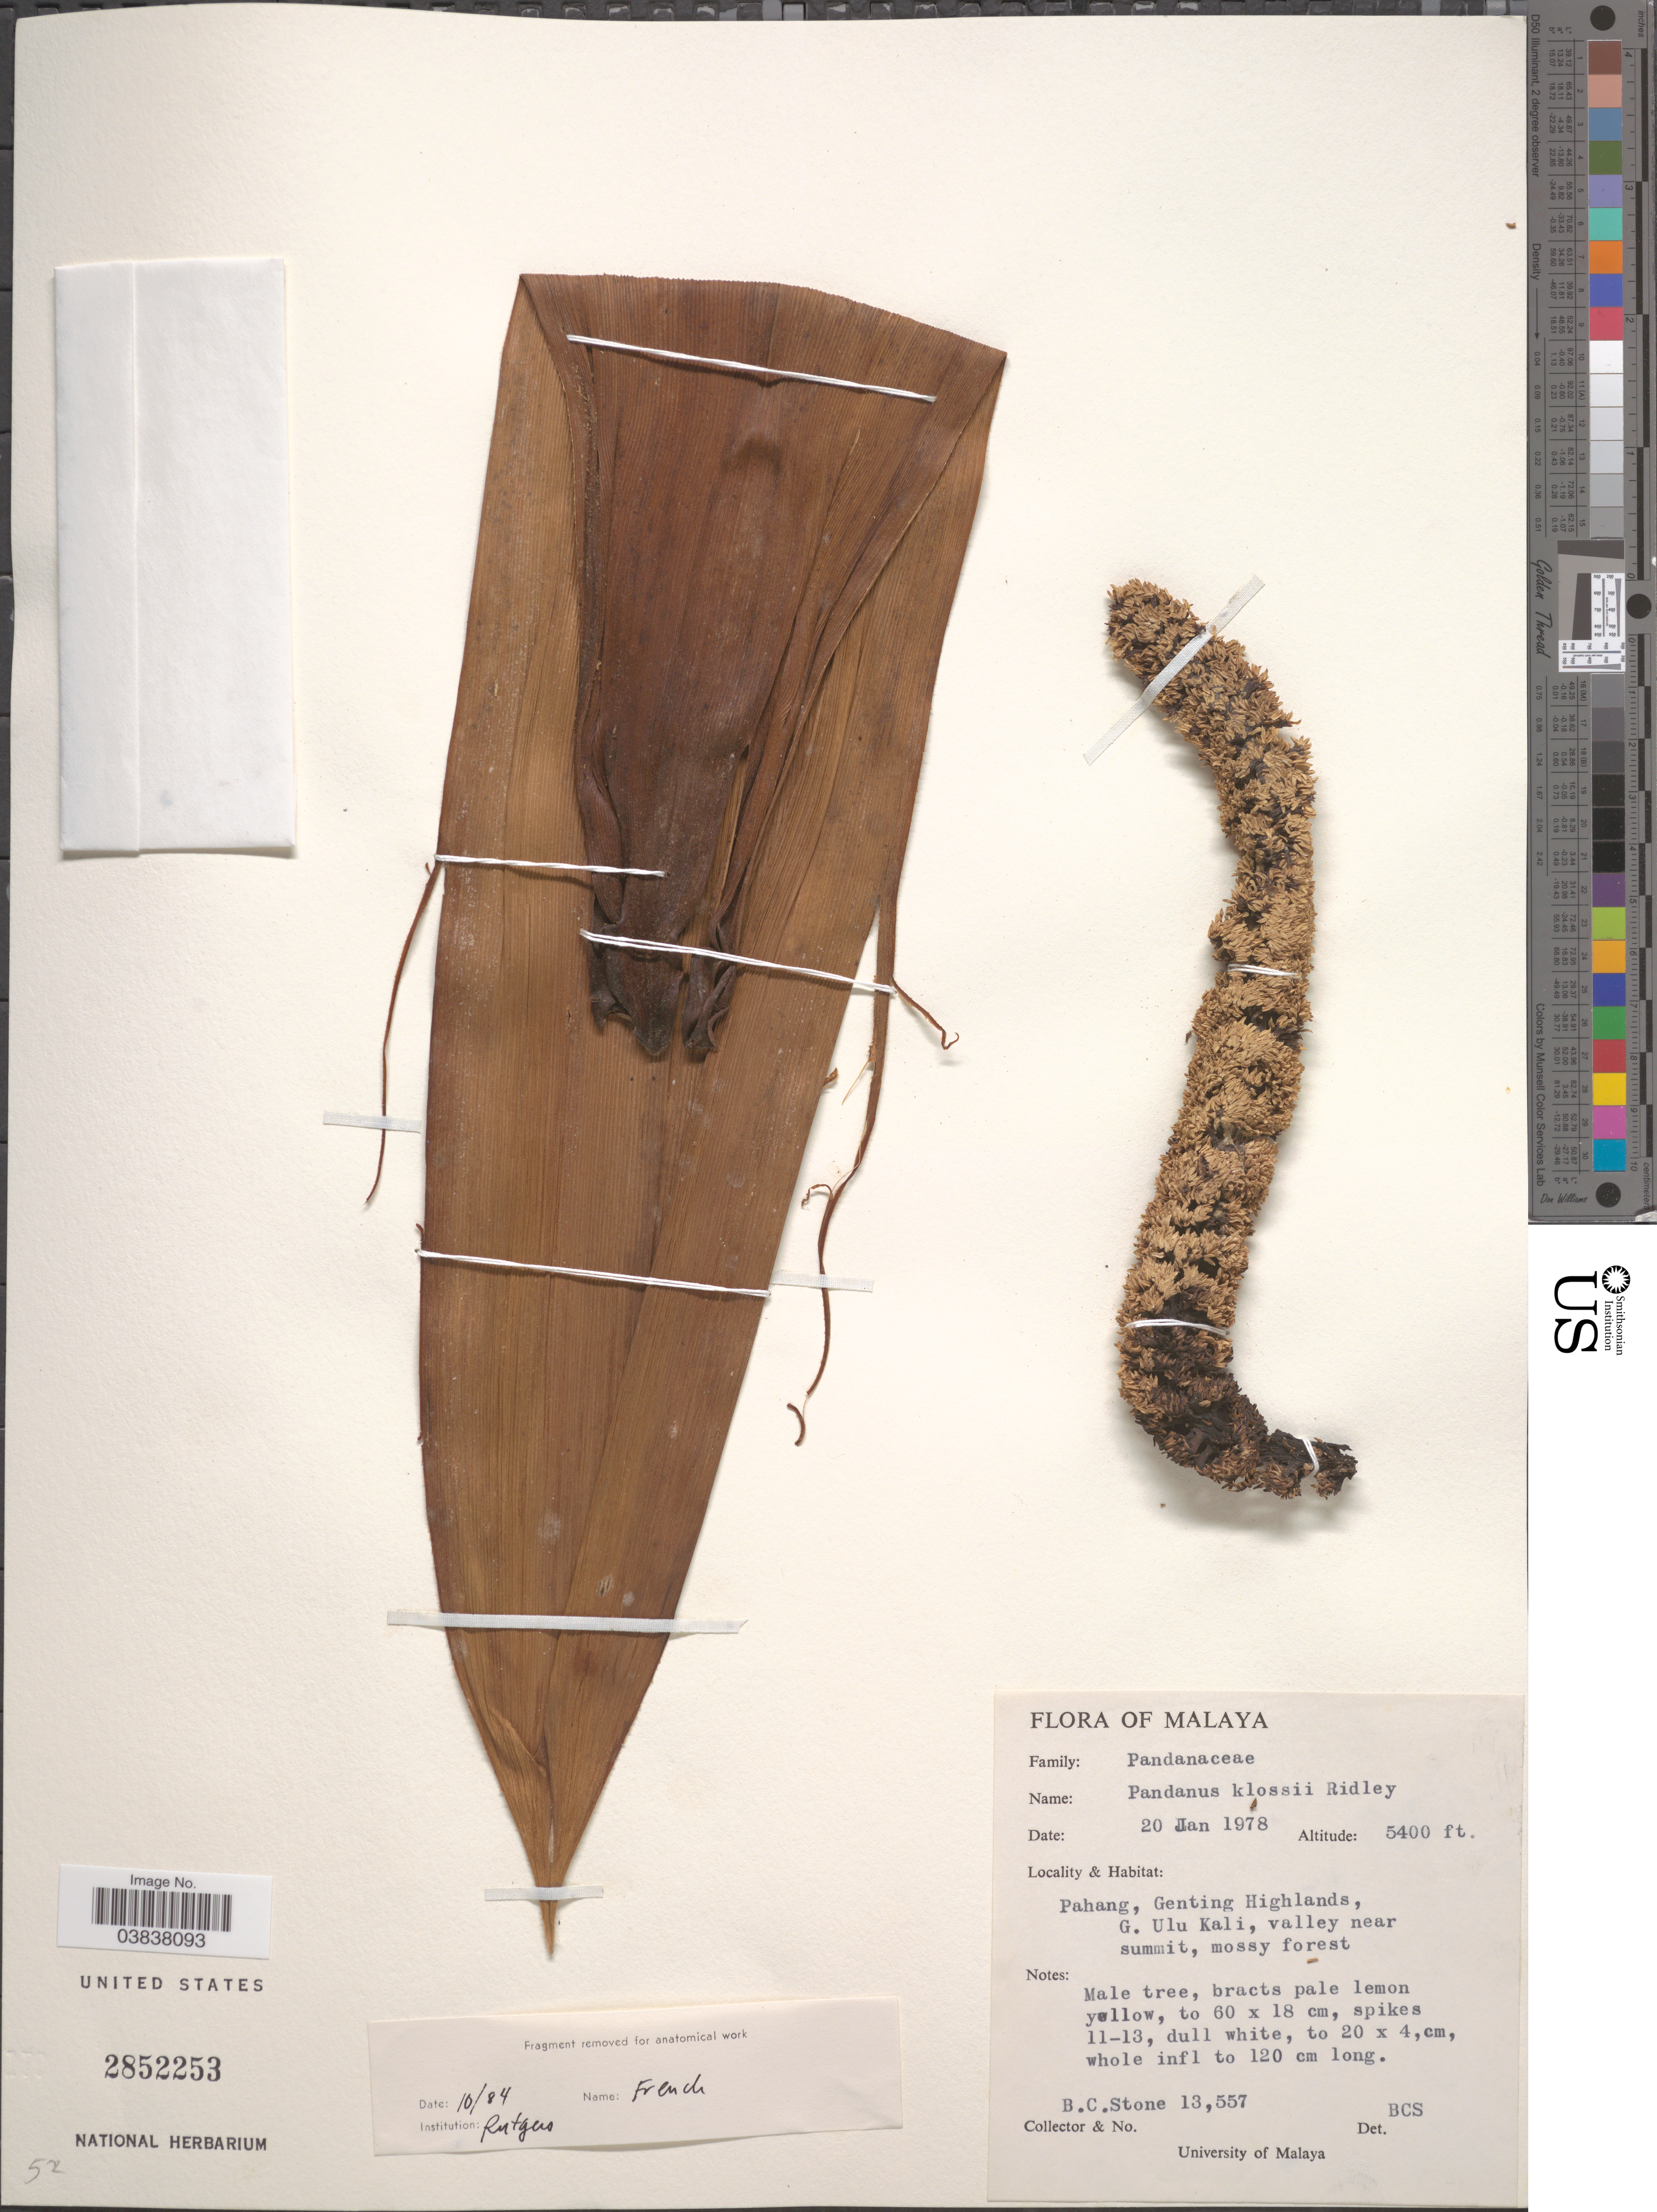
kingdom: Plantae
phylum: Tracheophyta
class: Liliopsida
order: Pandanales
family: Pandanaceae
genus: Pandanus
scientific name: Pandanus klossii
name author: Ridl.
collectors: B. C. Stone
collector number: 13557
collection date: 1978-01-20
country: Malaysia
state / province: Pahang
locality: Malaya. Genting Highlands, G. Ulu Kali, valley near summit.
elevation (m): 1646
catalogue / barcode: US 2852253